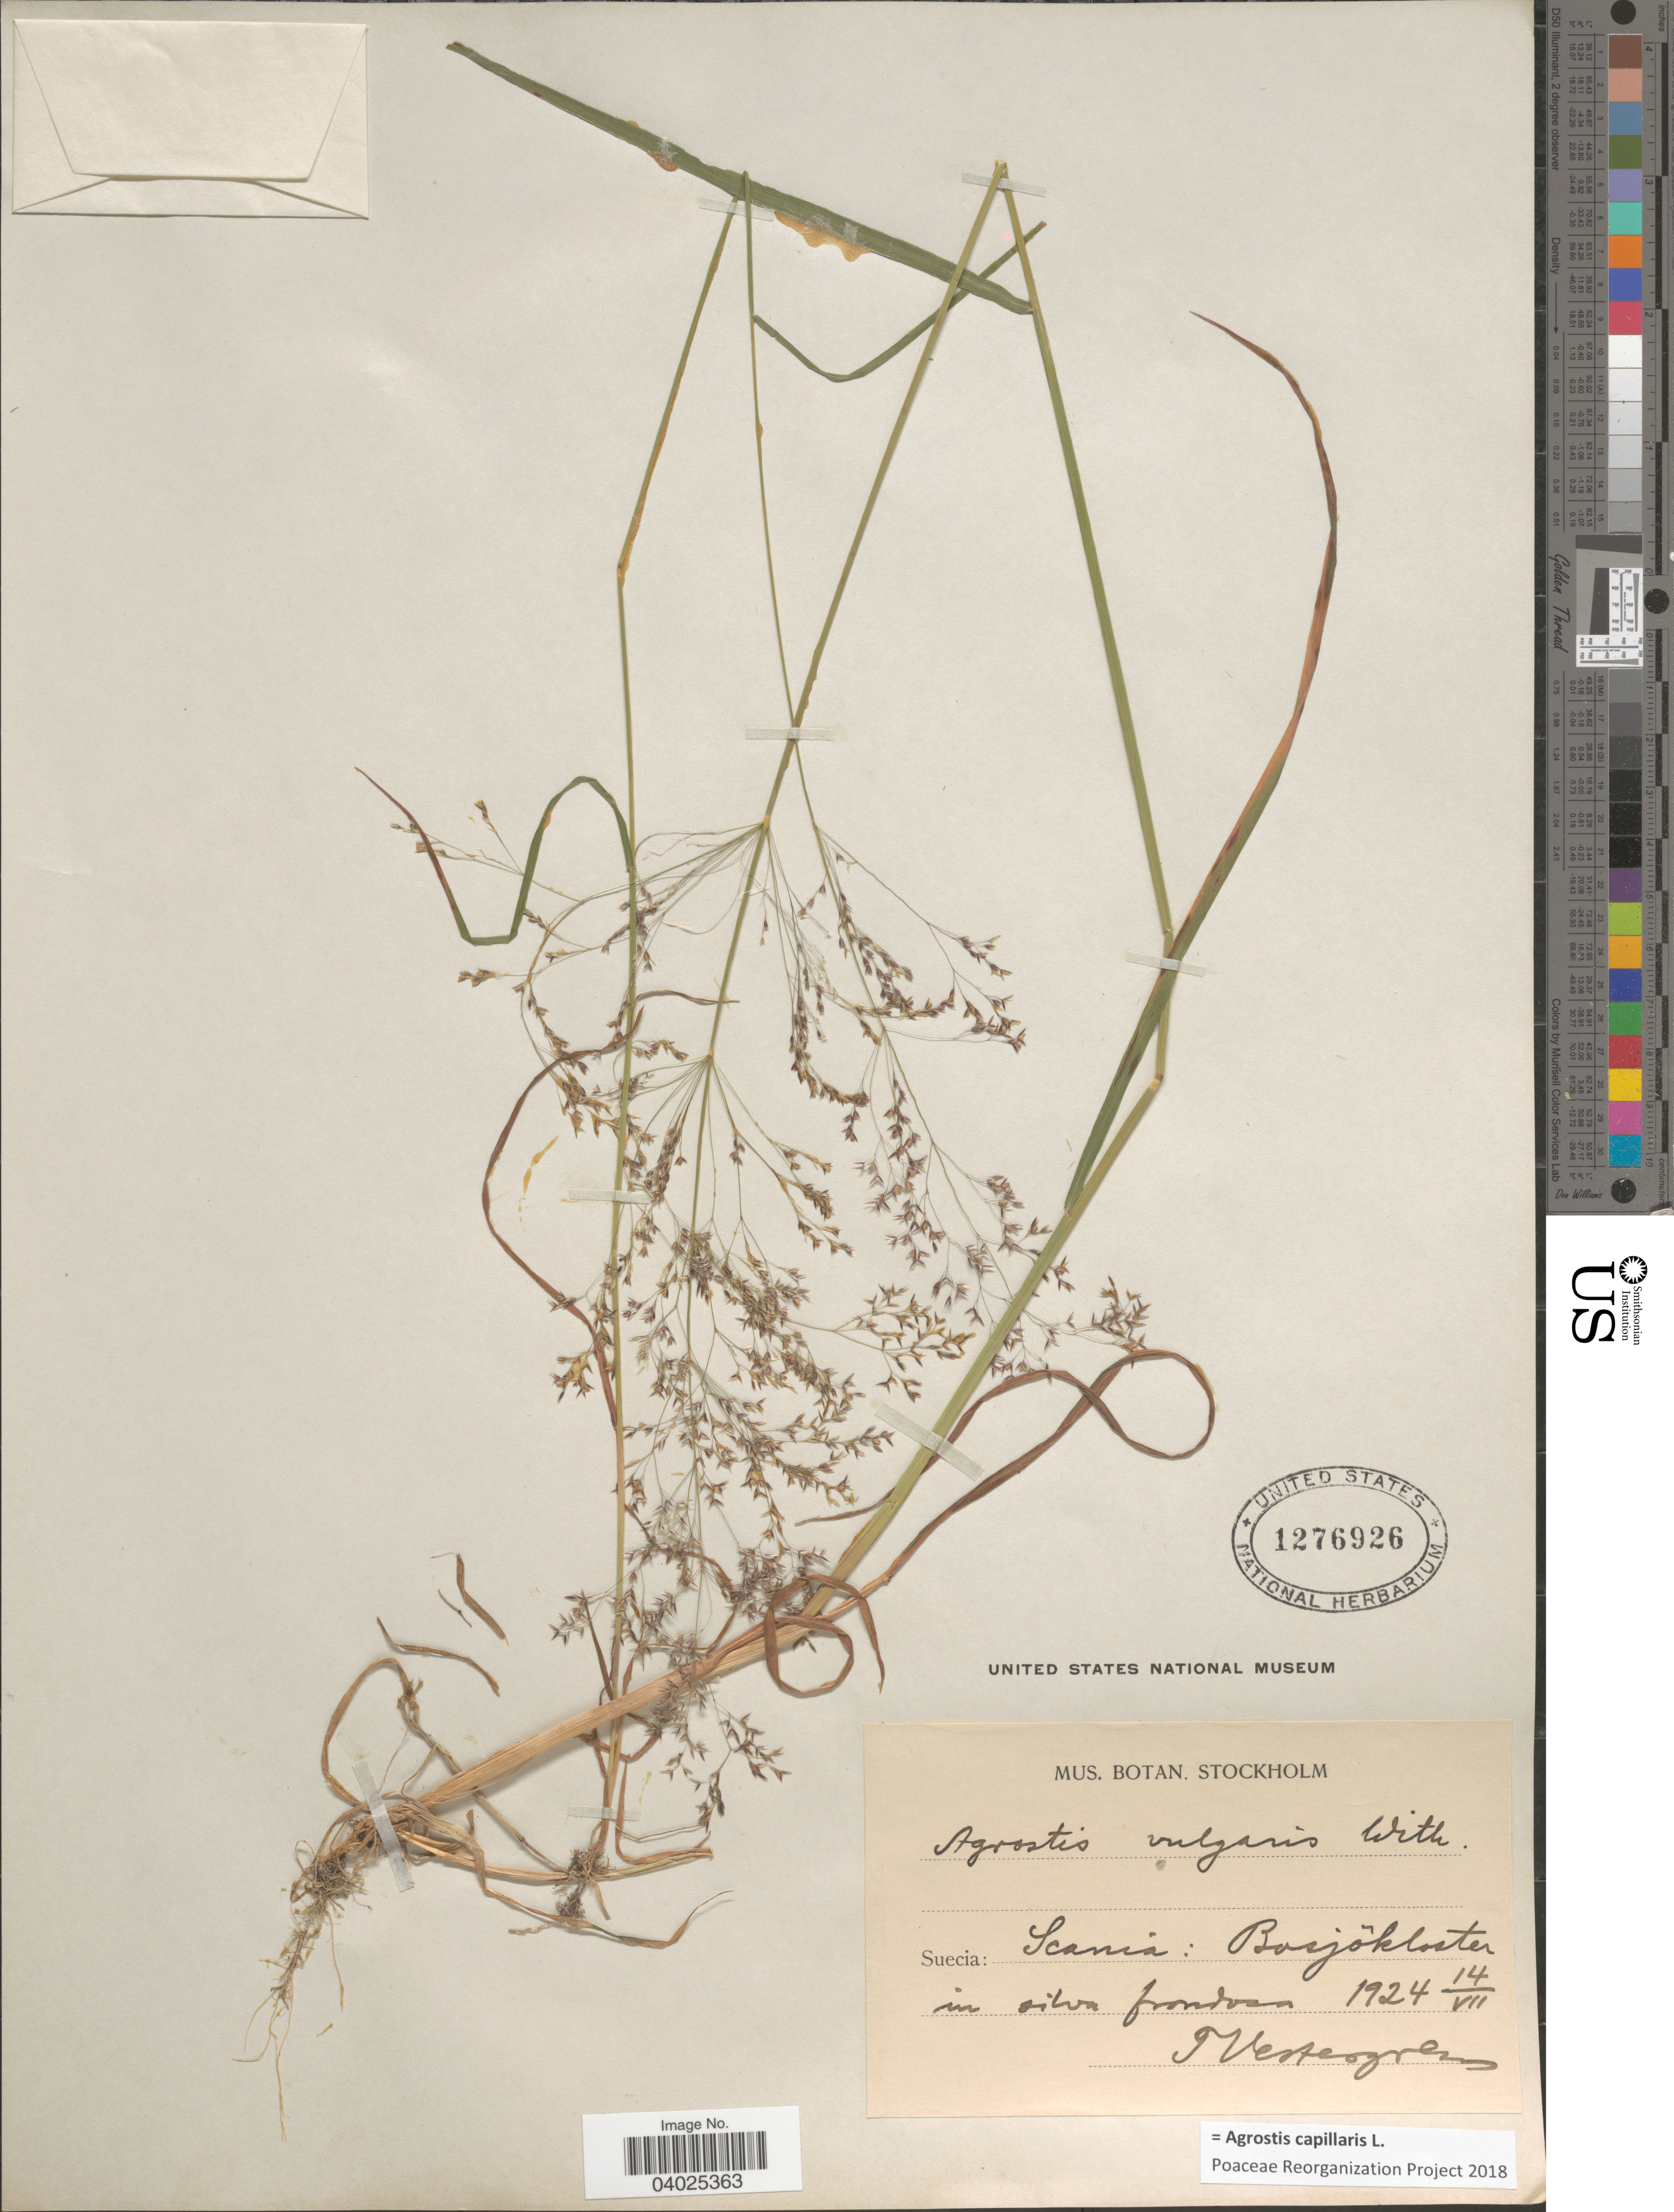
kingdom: Plantae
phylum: Tracheophyta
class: Liliopsida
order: Poales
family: Poaceae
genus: Agrostis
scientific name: Agrostis capillaris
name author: L.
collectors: T. Vestergren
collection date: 1924-07-14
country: Sweden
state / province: Skåne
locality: Suecia: Scania: Bosjõkloster in silva frondosa.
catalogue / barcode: US 1276926